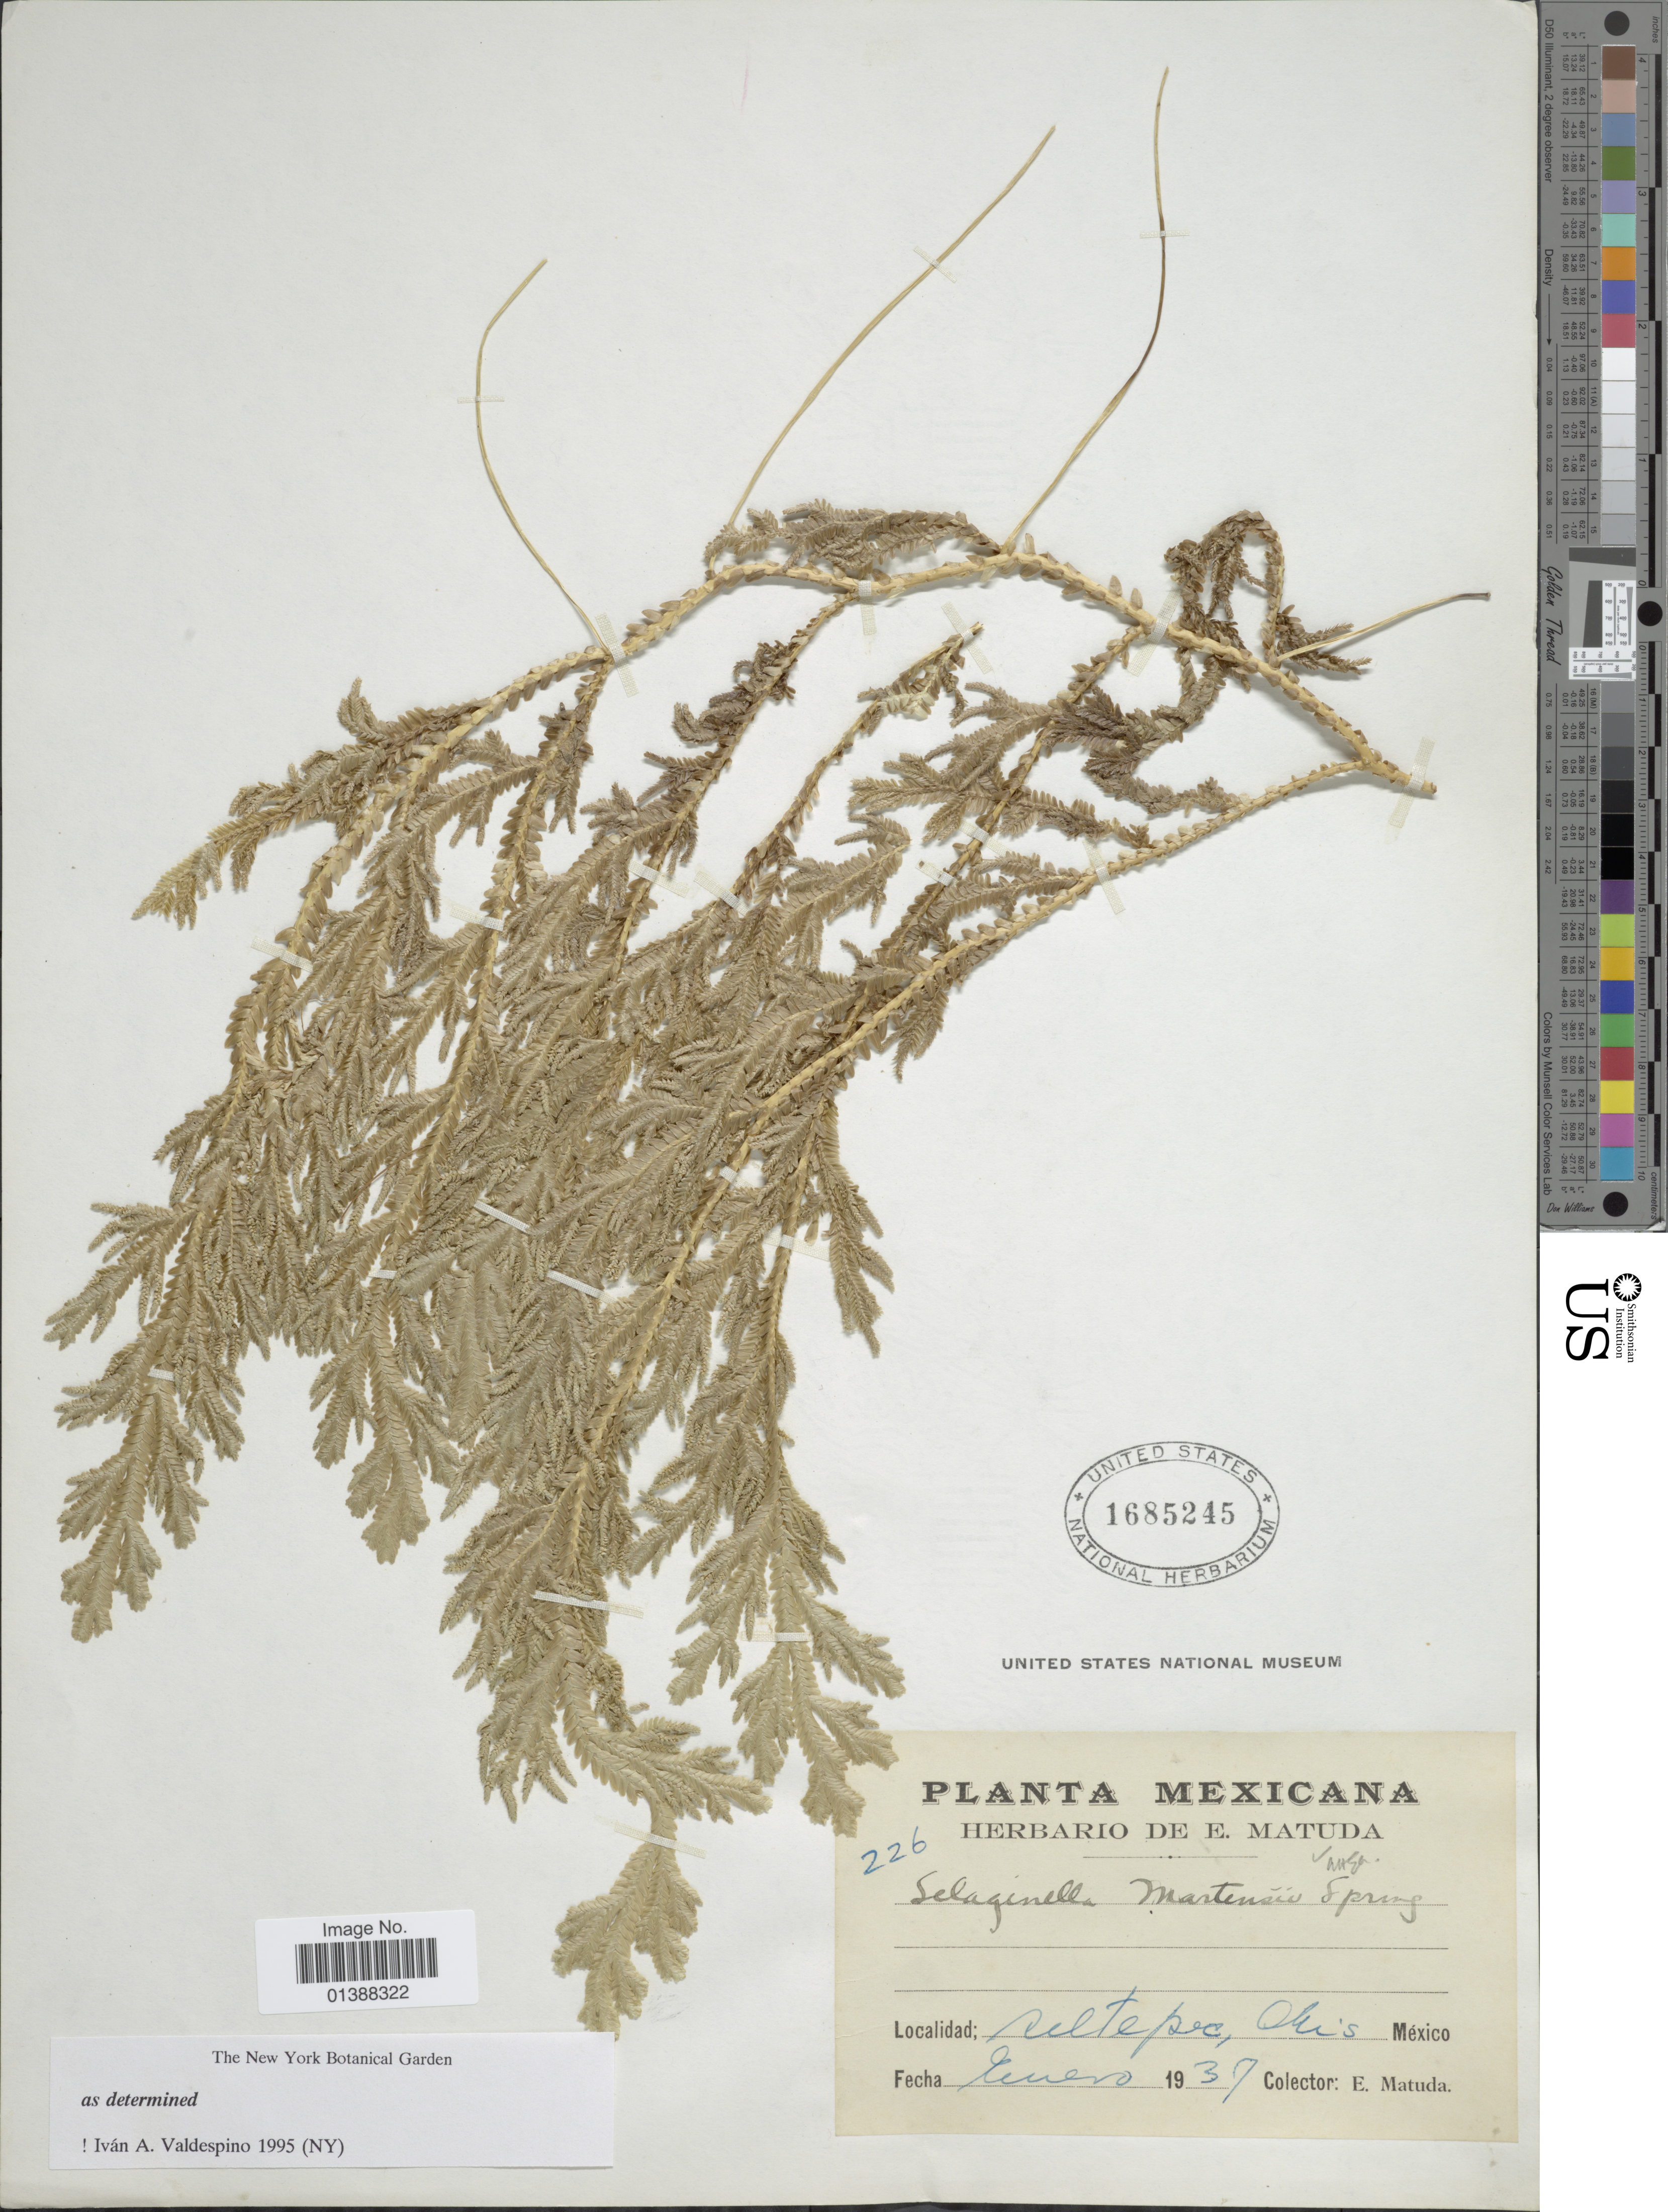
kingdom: Plantae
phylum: Tracheophyta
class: Lycopodiopsida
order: Selaginellales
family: Selaginellaceae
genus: Selaginella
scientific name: Selaginella martensii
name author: Spring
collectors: E. Matuda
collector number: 226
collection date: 1937-01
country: Mexico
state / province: Chiapas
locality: Siltepec, Chis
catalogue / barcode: US 1685245